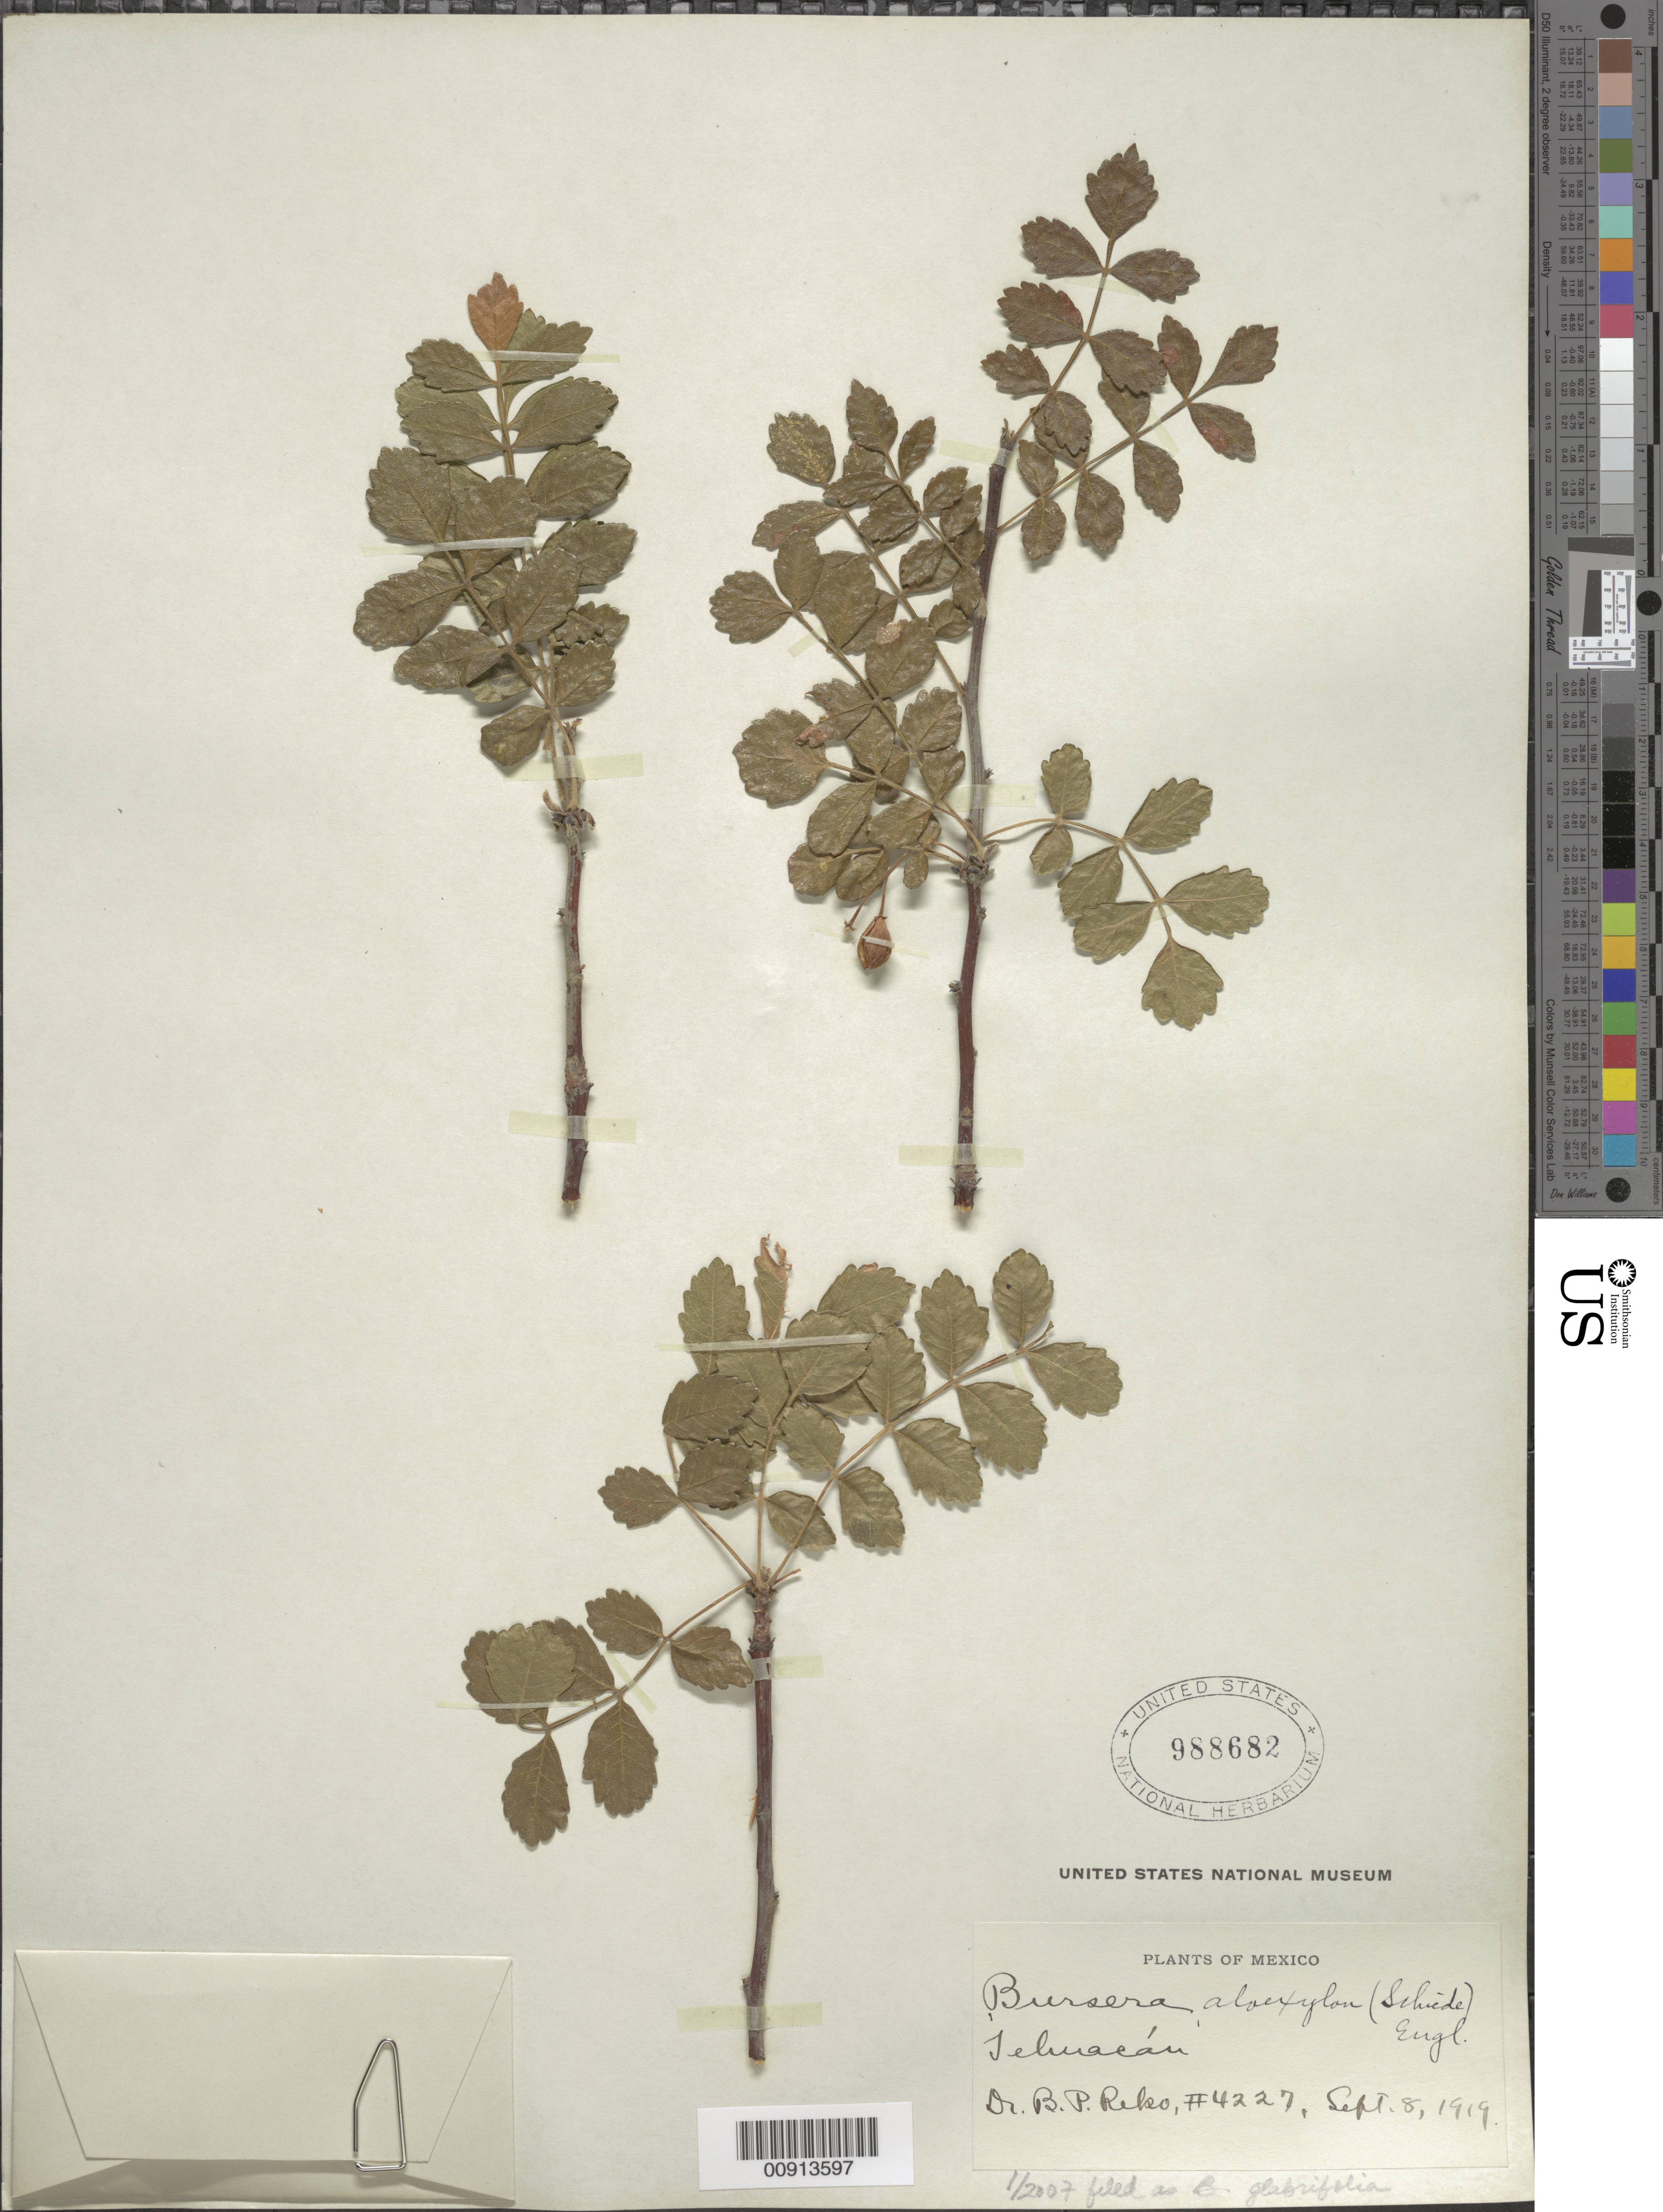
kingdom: Plantae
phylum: Tracheophyta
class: Magnoliopsida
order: Sapindales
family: Burseraceae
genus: Bursera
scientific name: Bursera glabrifolia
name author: (Kunth) Engl.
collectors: B. P. Reko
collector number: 4227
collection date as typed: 08 Sep 1919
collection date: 1919-09-08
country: Mexico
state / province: Puebla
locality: Tehuacán.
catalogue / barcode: US 988682